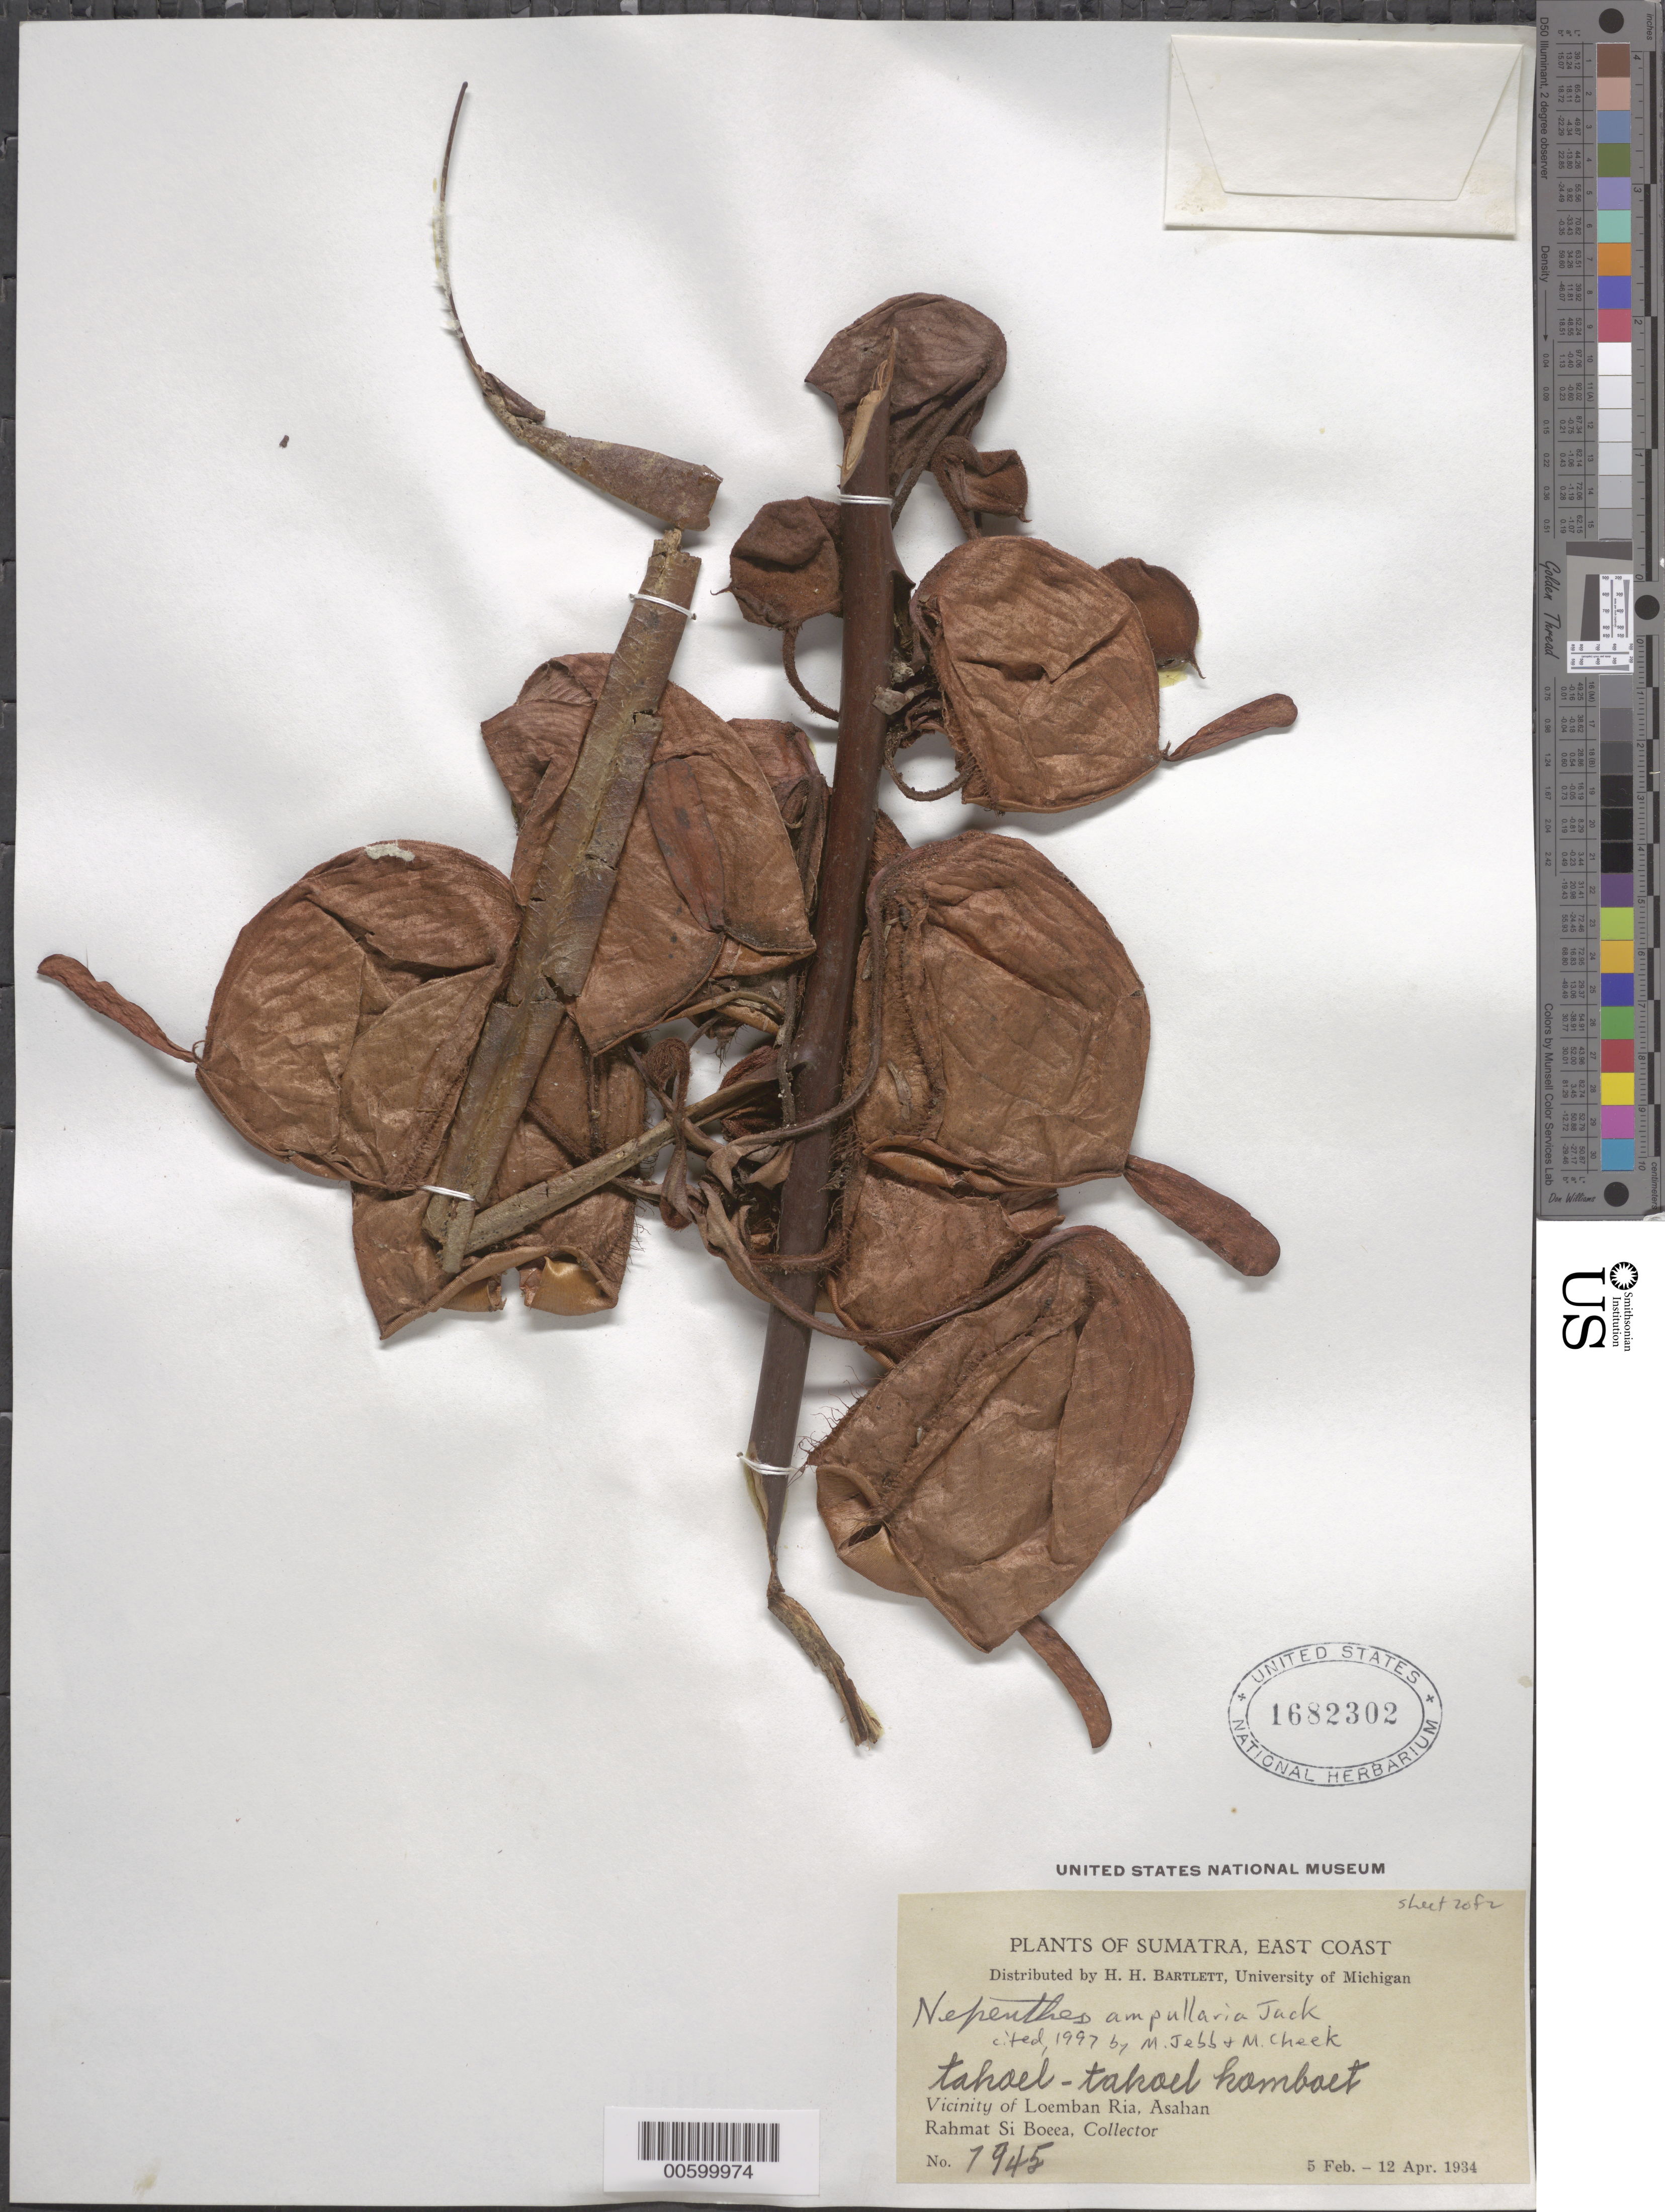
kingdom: Plantae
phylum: Tracheophyta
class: Magnoliopsida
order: Caryophyllales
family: Nepenthaceae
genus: Nepenthes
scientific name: Nepenthes ampullaria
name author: Jack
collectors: Rahmat Si Boeea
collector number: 7945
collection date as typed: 05 Feb 1934 to 12 Apr 1934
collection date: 1934-02-05/1934-04-12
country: Indonesia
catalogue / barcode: US 1682302